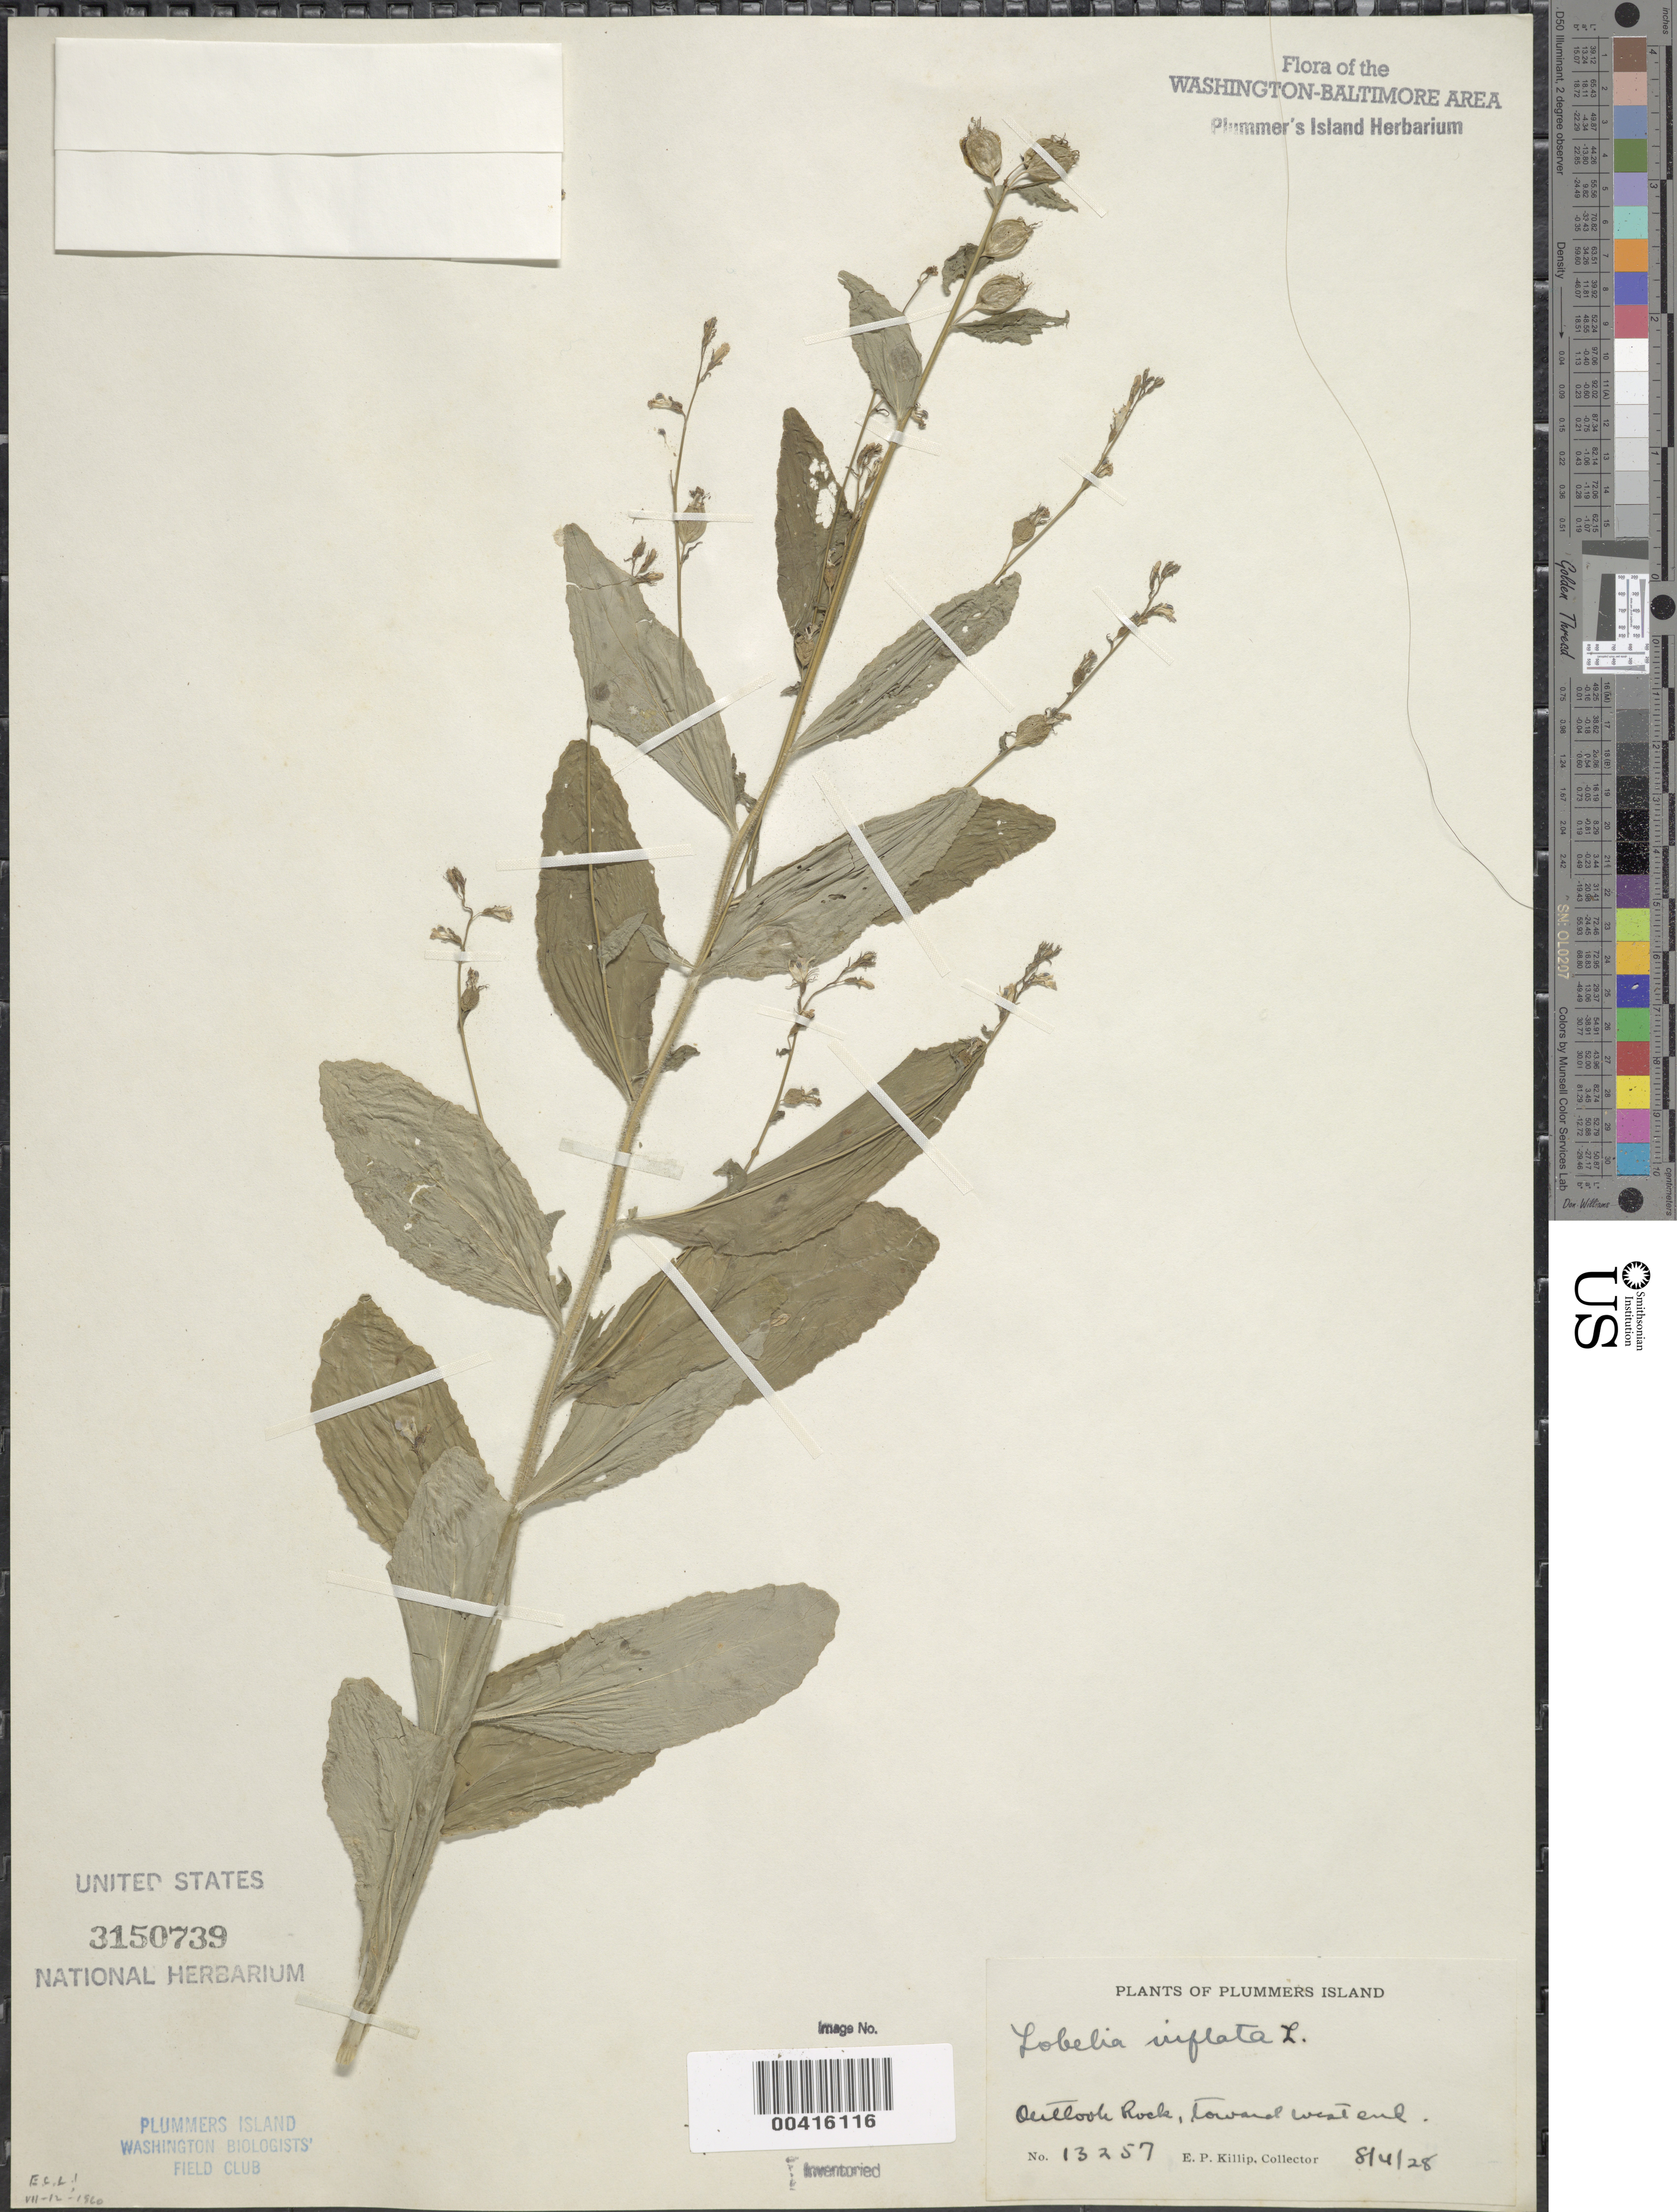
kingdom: Plantae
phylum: Tracheophyta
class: Magnoliopsida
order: Asterales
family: Campanulaceae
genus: Lobelia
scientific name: Lobelia inflata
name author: L.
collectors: E. P. Killip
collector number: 13257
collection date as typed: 04 Aug 1928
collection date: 1928-08-04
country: United States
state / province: Maryland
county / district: Montgomery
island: Plummers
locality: Plummer's Island; Outlook Rock, toward west end C. & O. Canal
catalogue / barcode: US 3150739